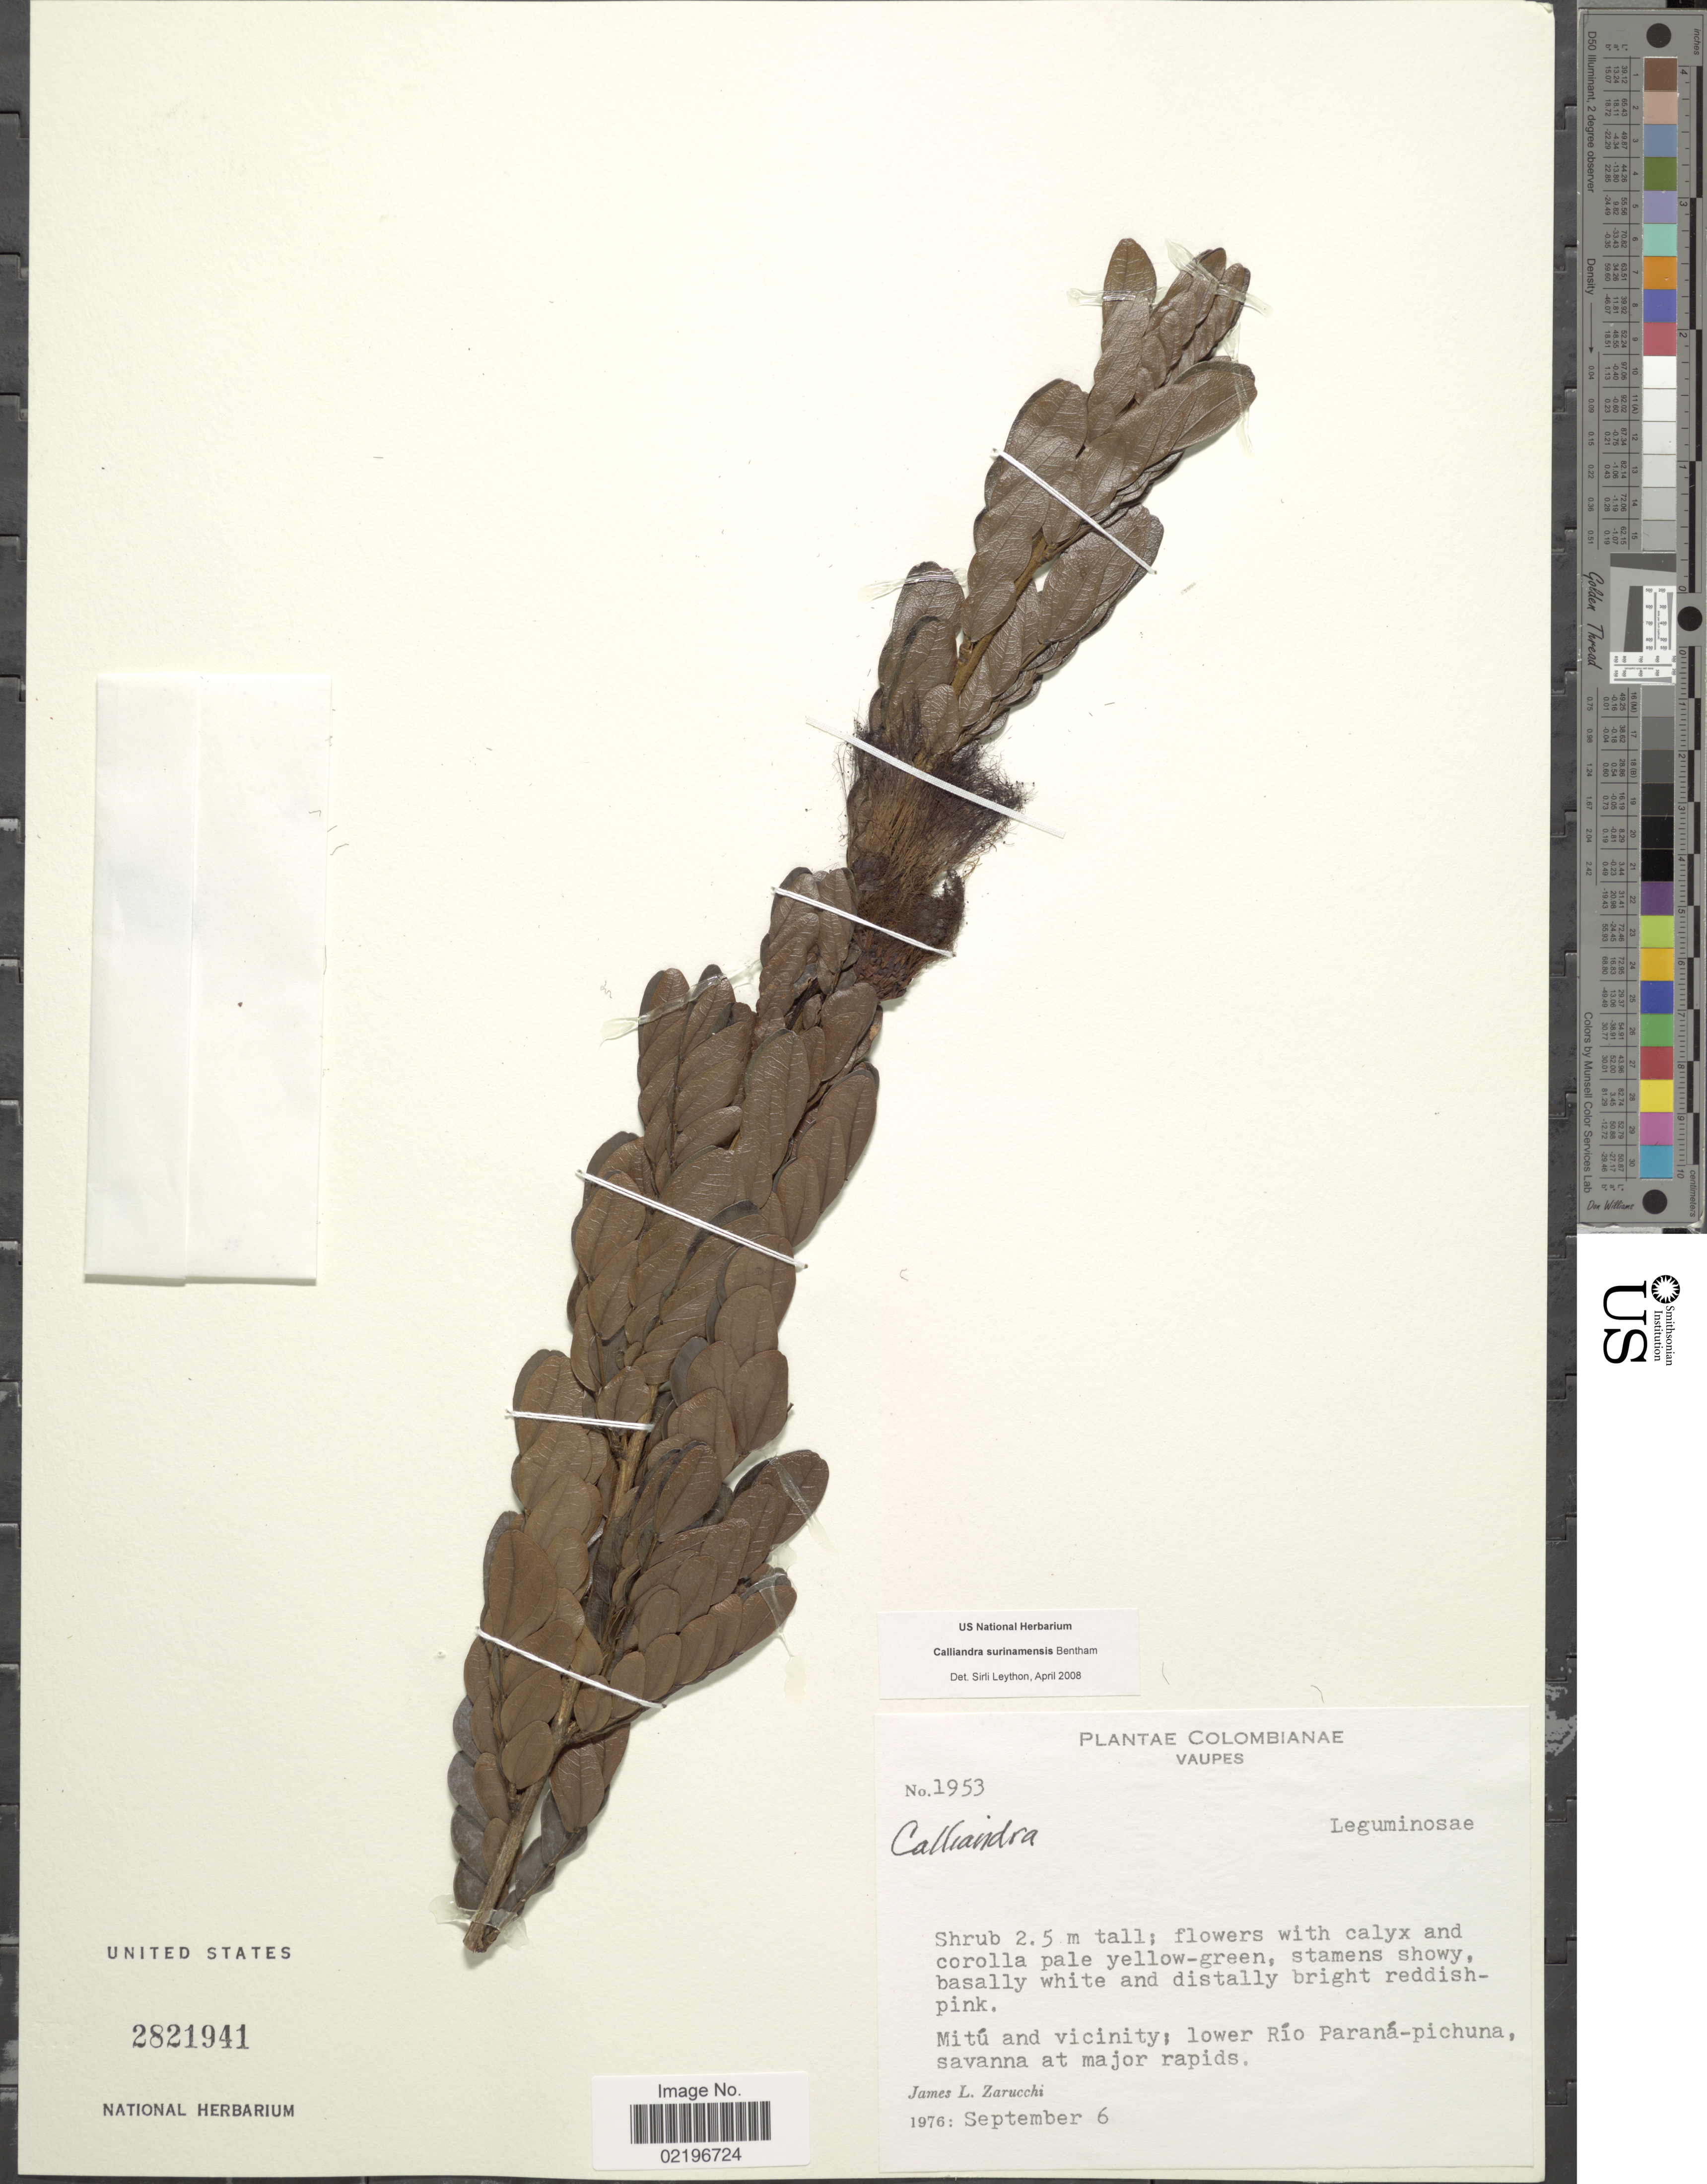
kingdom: Plantae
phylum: Tracheophyta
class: Magnoliopsida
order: Fabales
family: Fabaceae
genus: Calliandra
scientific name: Calliandra surinamensis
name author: Benth.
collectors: J. L. Zarucchi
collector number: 1953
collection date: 1976-09-06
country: Colombia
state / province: Vaupés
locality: Colombianae. Mitu and vicinity; lower Rio parana- pichuna, savanna at major rapids.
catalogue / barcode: US 2821941